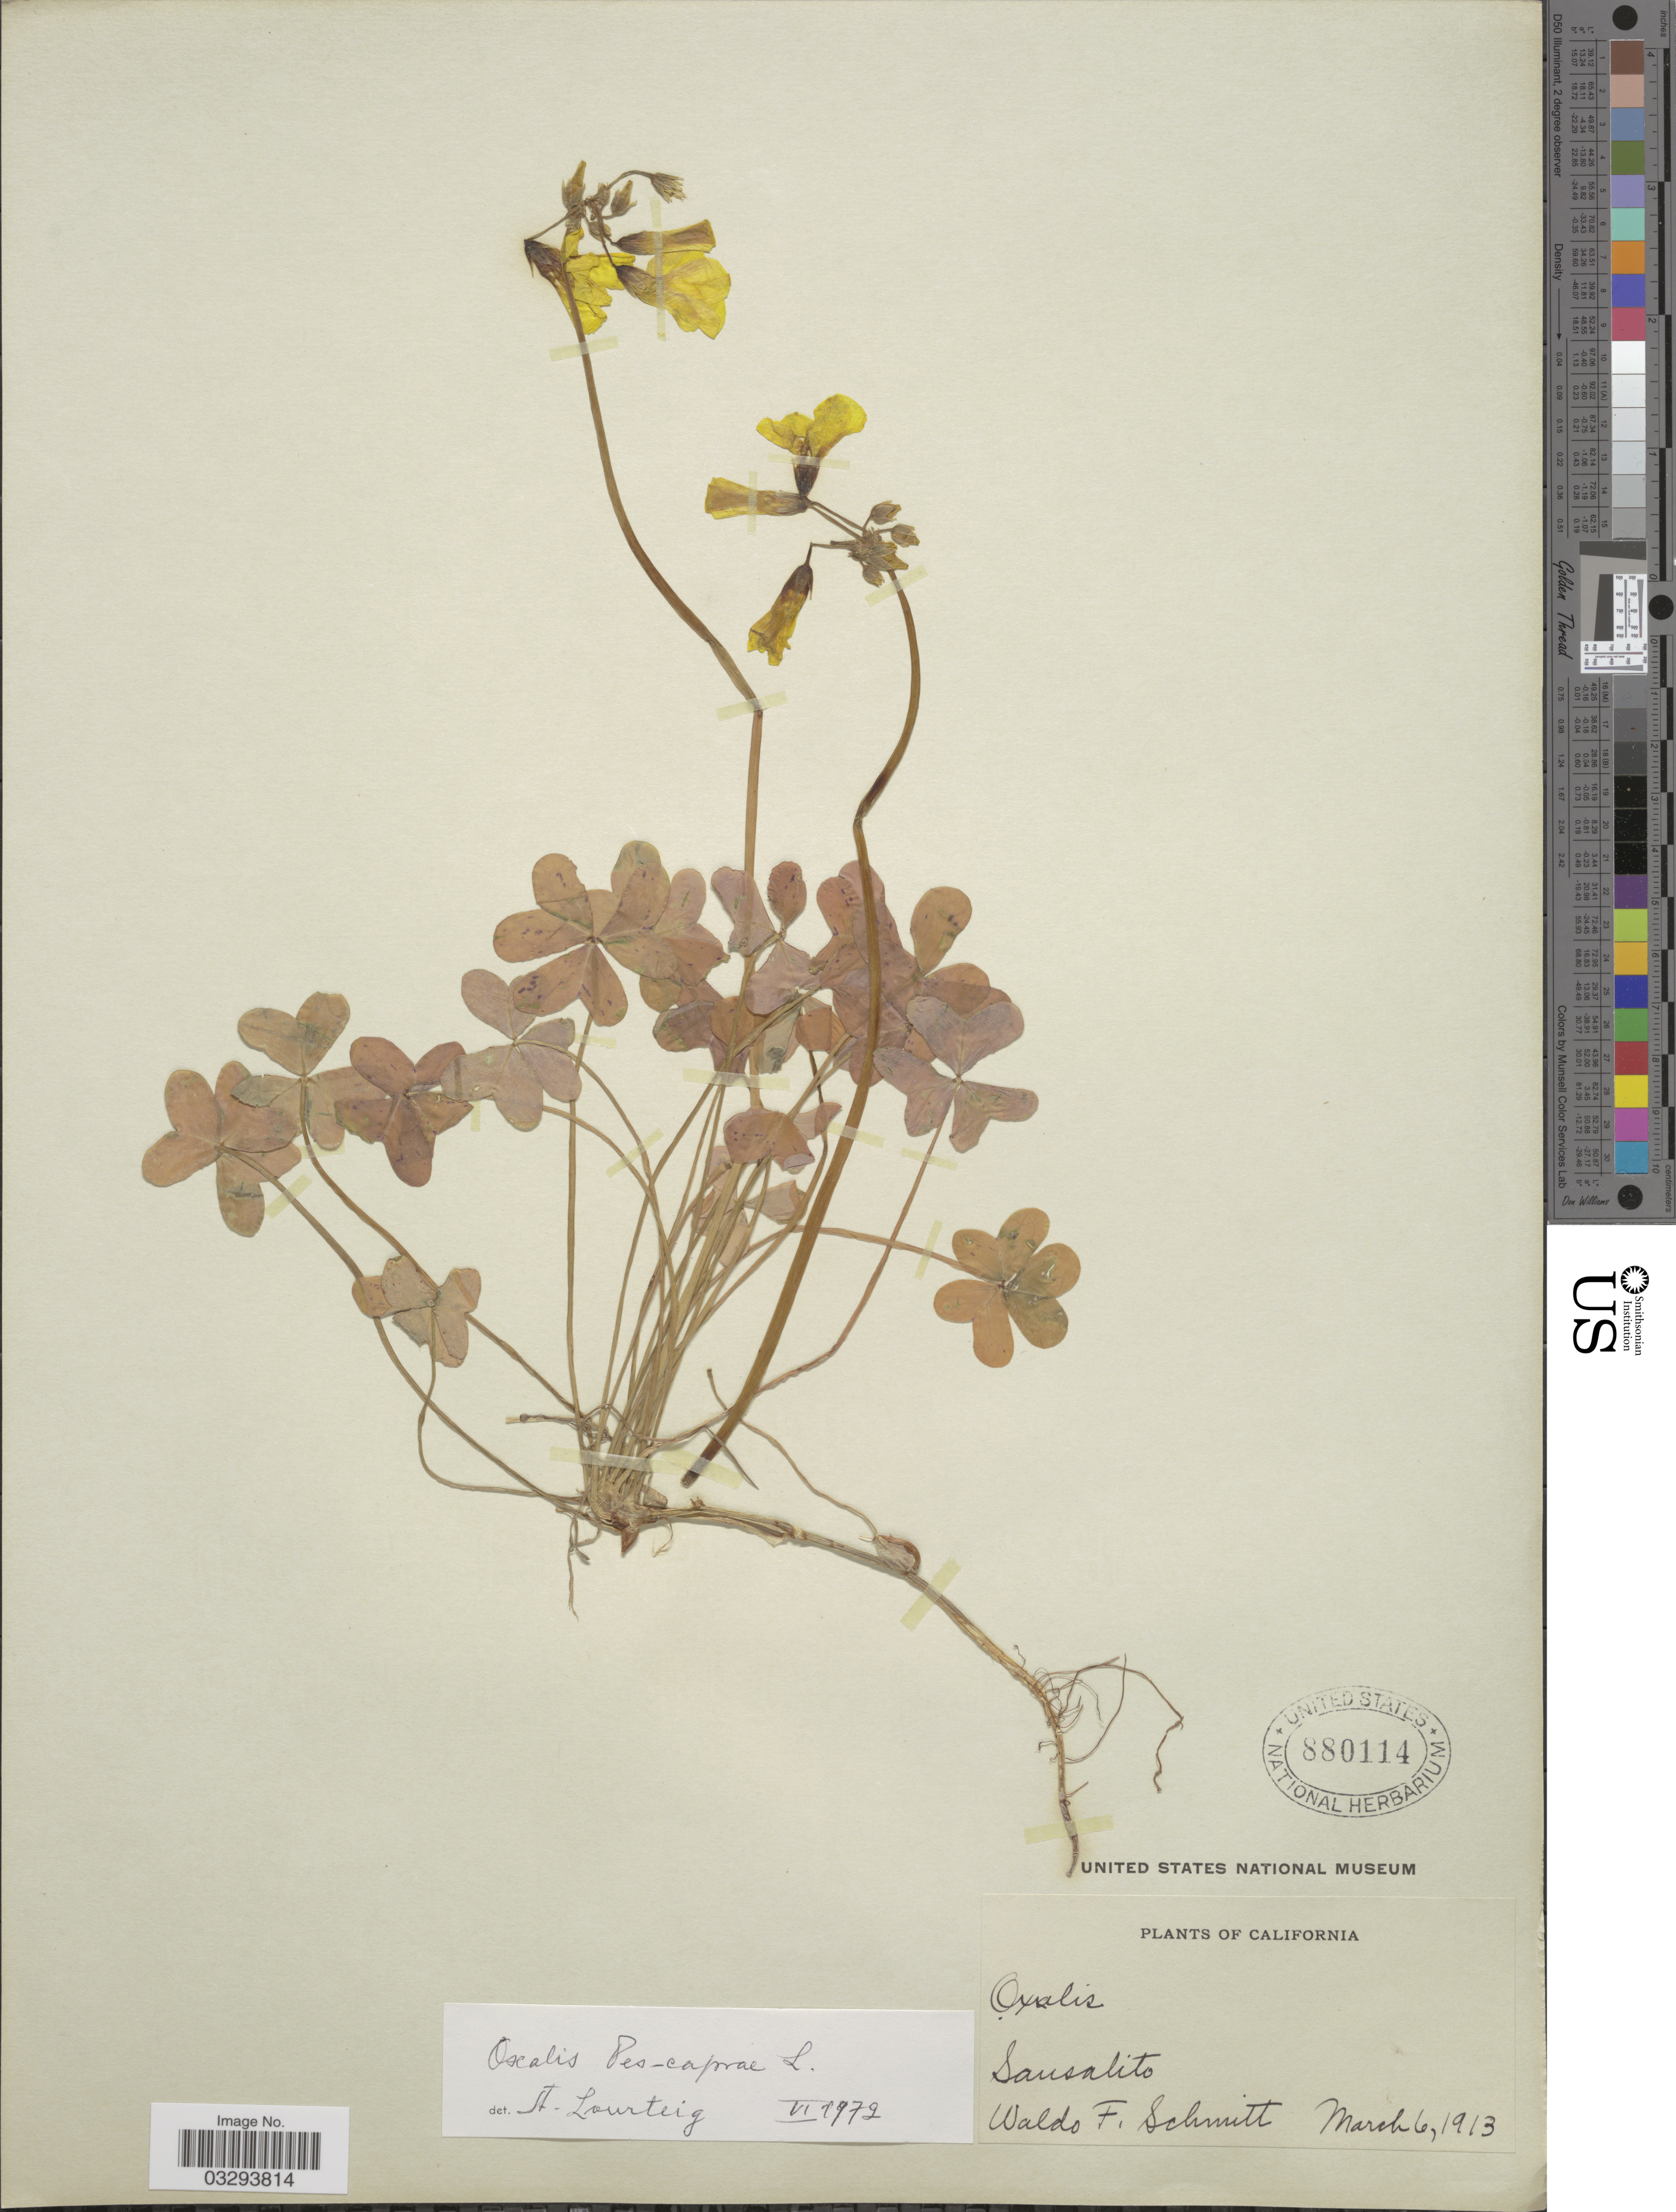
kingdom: Plantae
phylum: Tracheophyta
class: Magnoliopsida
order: Oxalidales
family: Oxalidaceae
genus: Oxalis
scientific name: Oxalis pes-caprae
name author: L.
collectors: W. L. Schmitt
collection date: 1913-03-06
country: United States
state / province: California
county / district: Marin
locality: Sausalito.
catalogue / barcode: US 880114